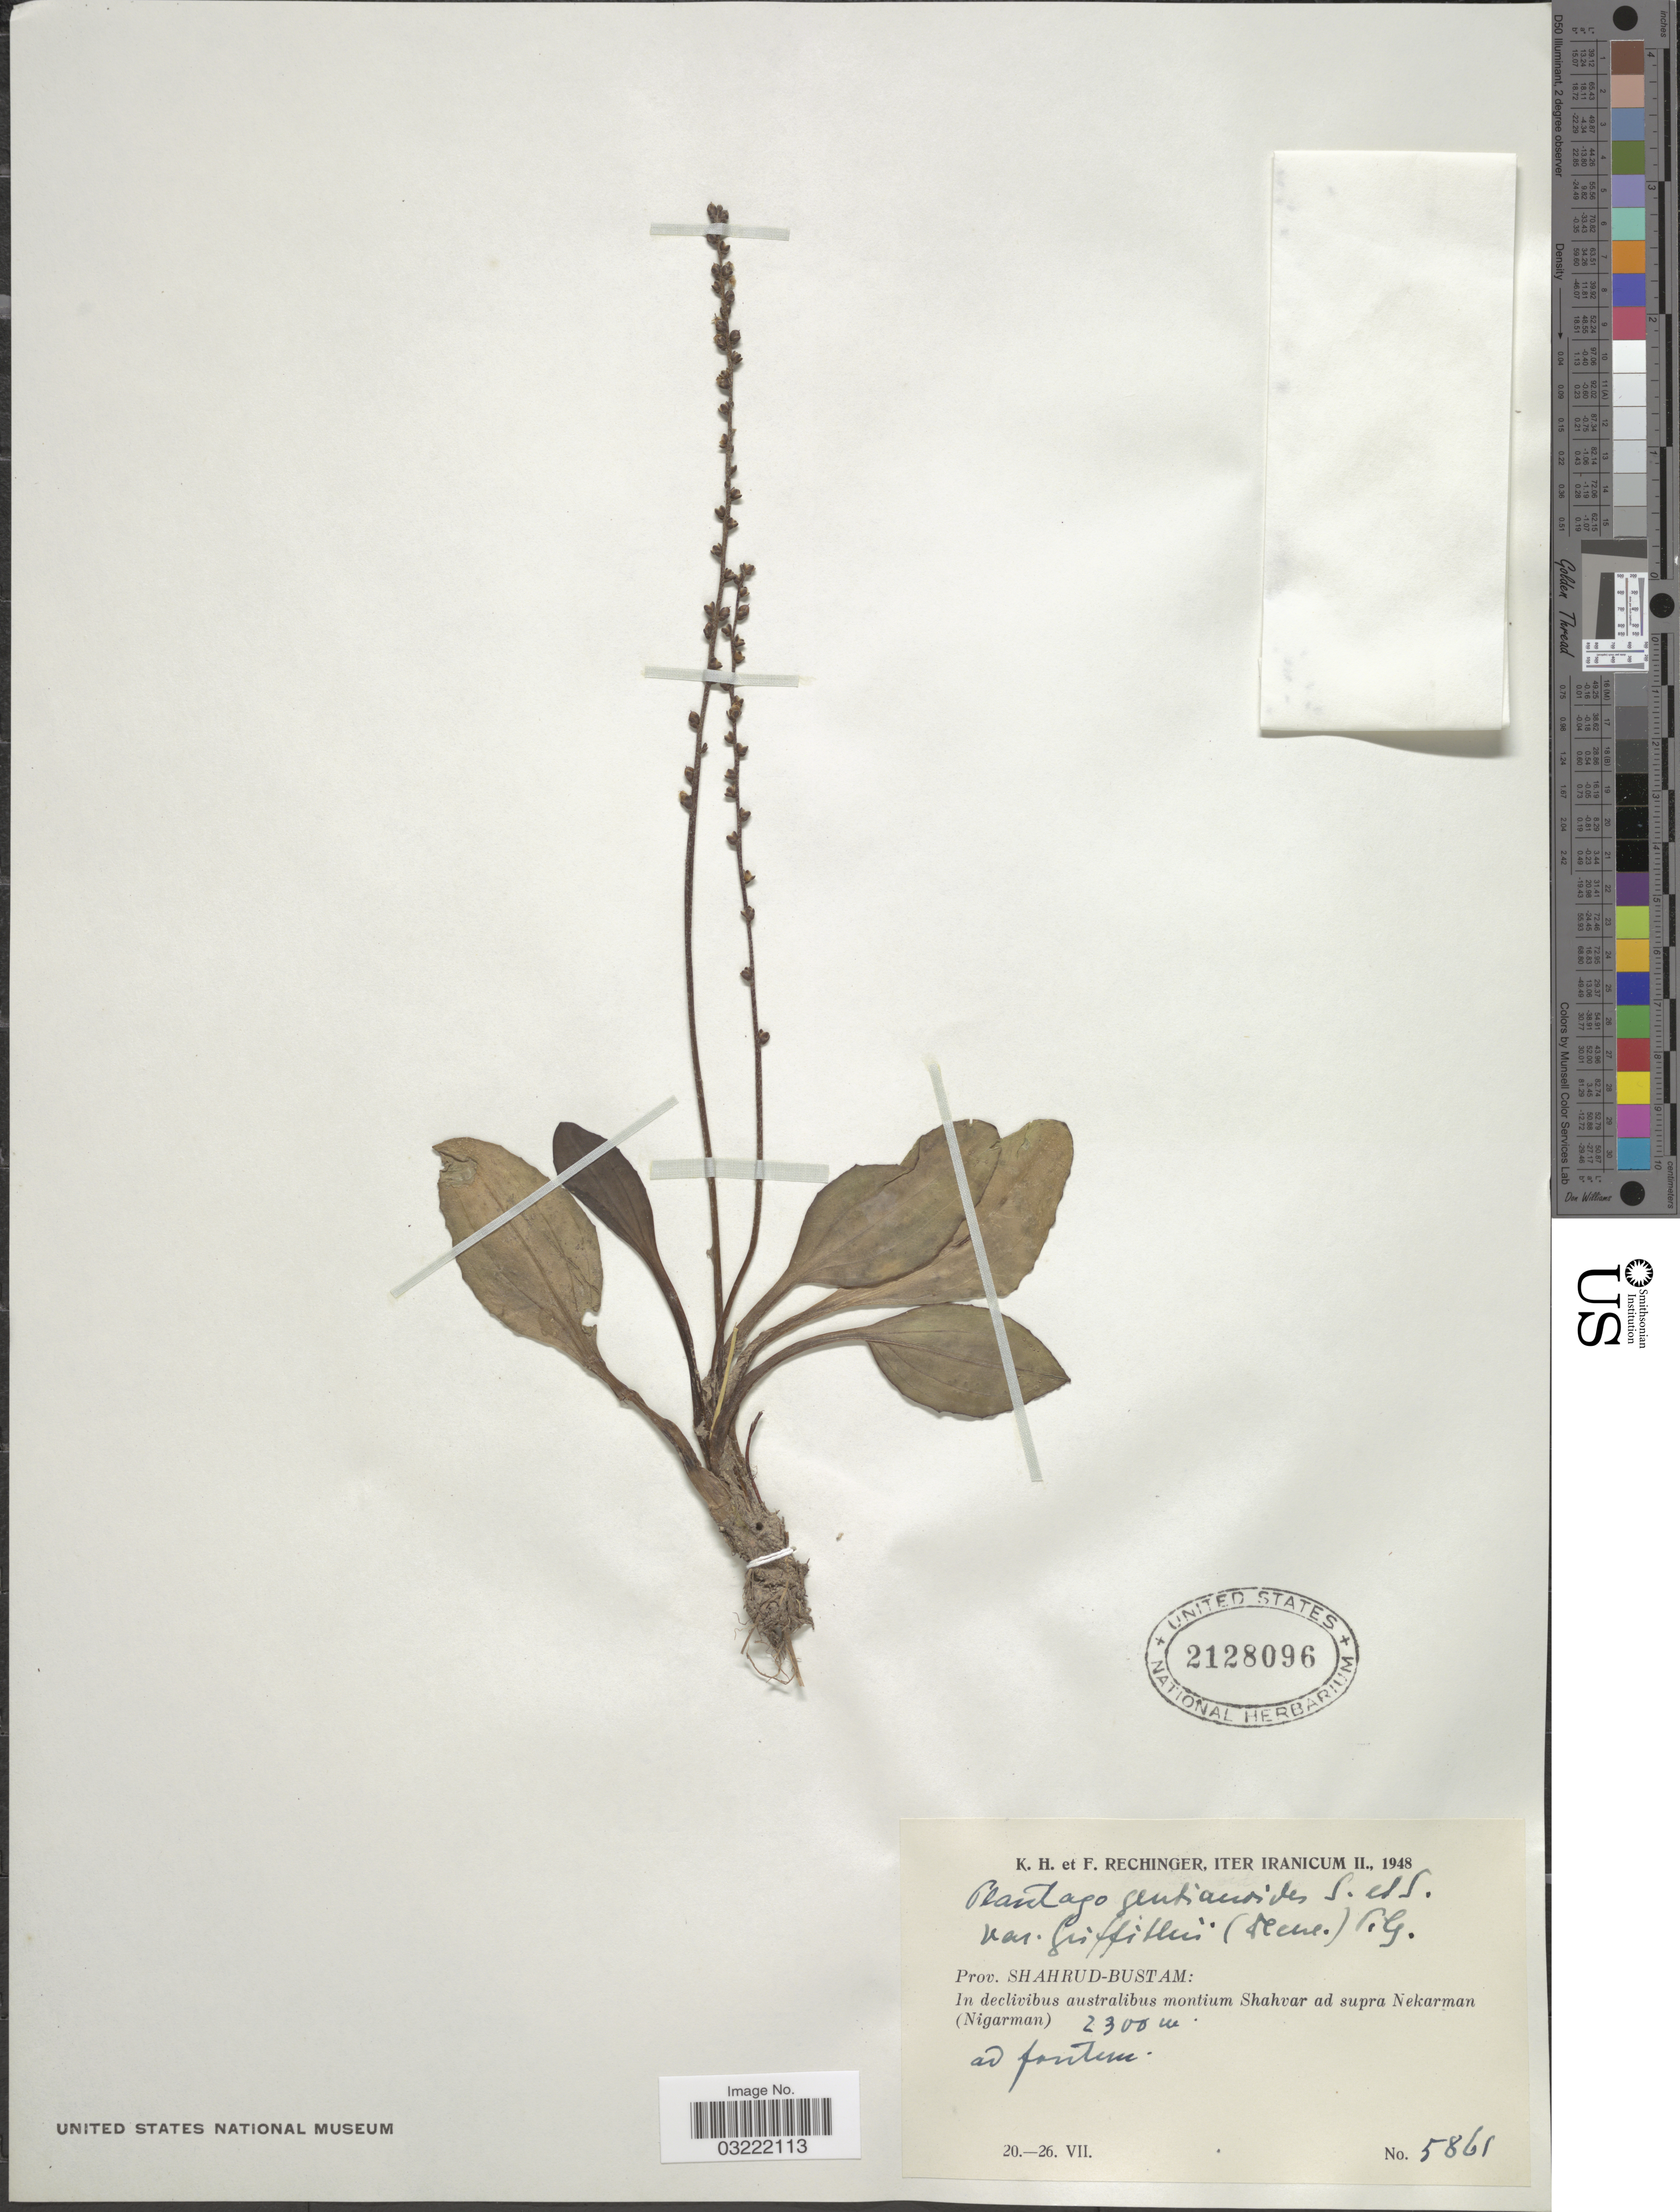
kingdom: Plantae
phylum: Tracheophyta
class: Magnoliopsida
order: Lamiales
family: Plantaginaceae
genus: Plantago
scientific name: Plantago gentianoides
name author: Sibth. & Sm.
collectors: K. H. Rechinger & F. Rechinger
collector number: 5861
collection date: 1948-07-20/1948-07-26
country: Iran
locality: Prov. Shahrud-Bustam: In declivibus australibus montium Shahvar ad supra Nekarman (Nigarman).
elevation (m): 2300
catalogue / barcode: US 2128096